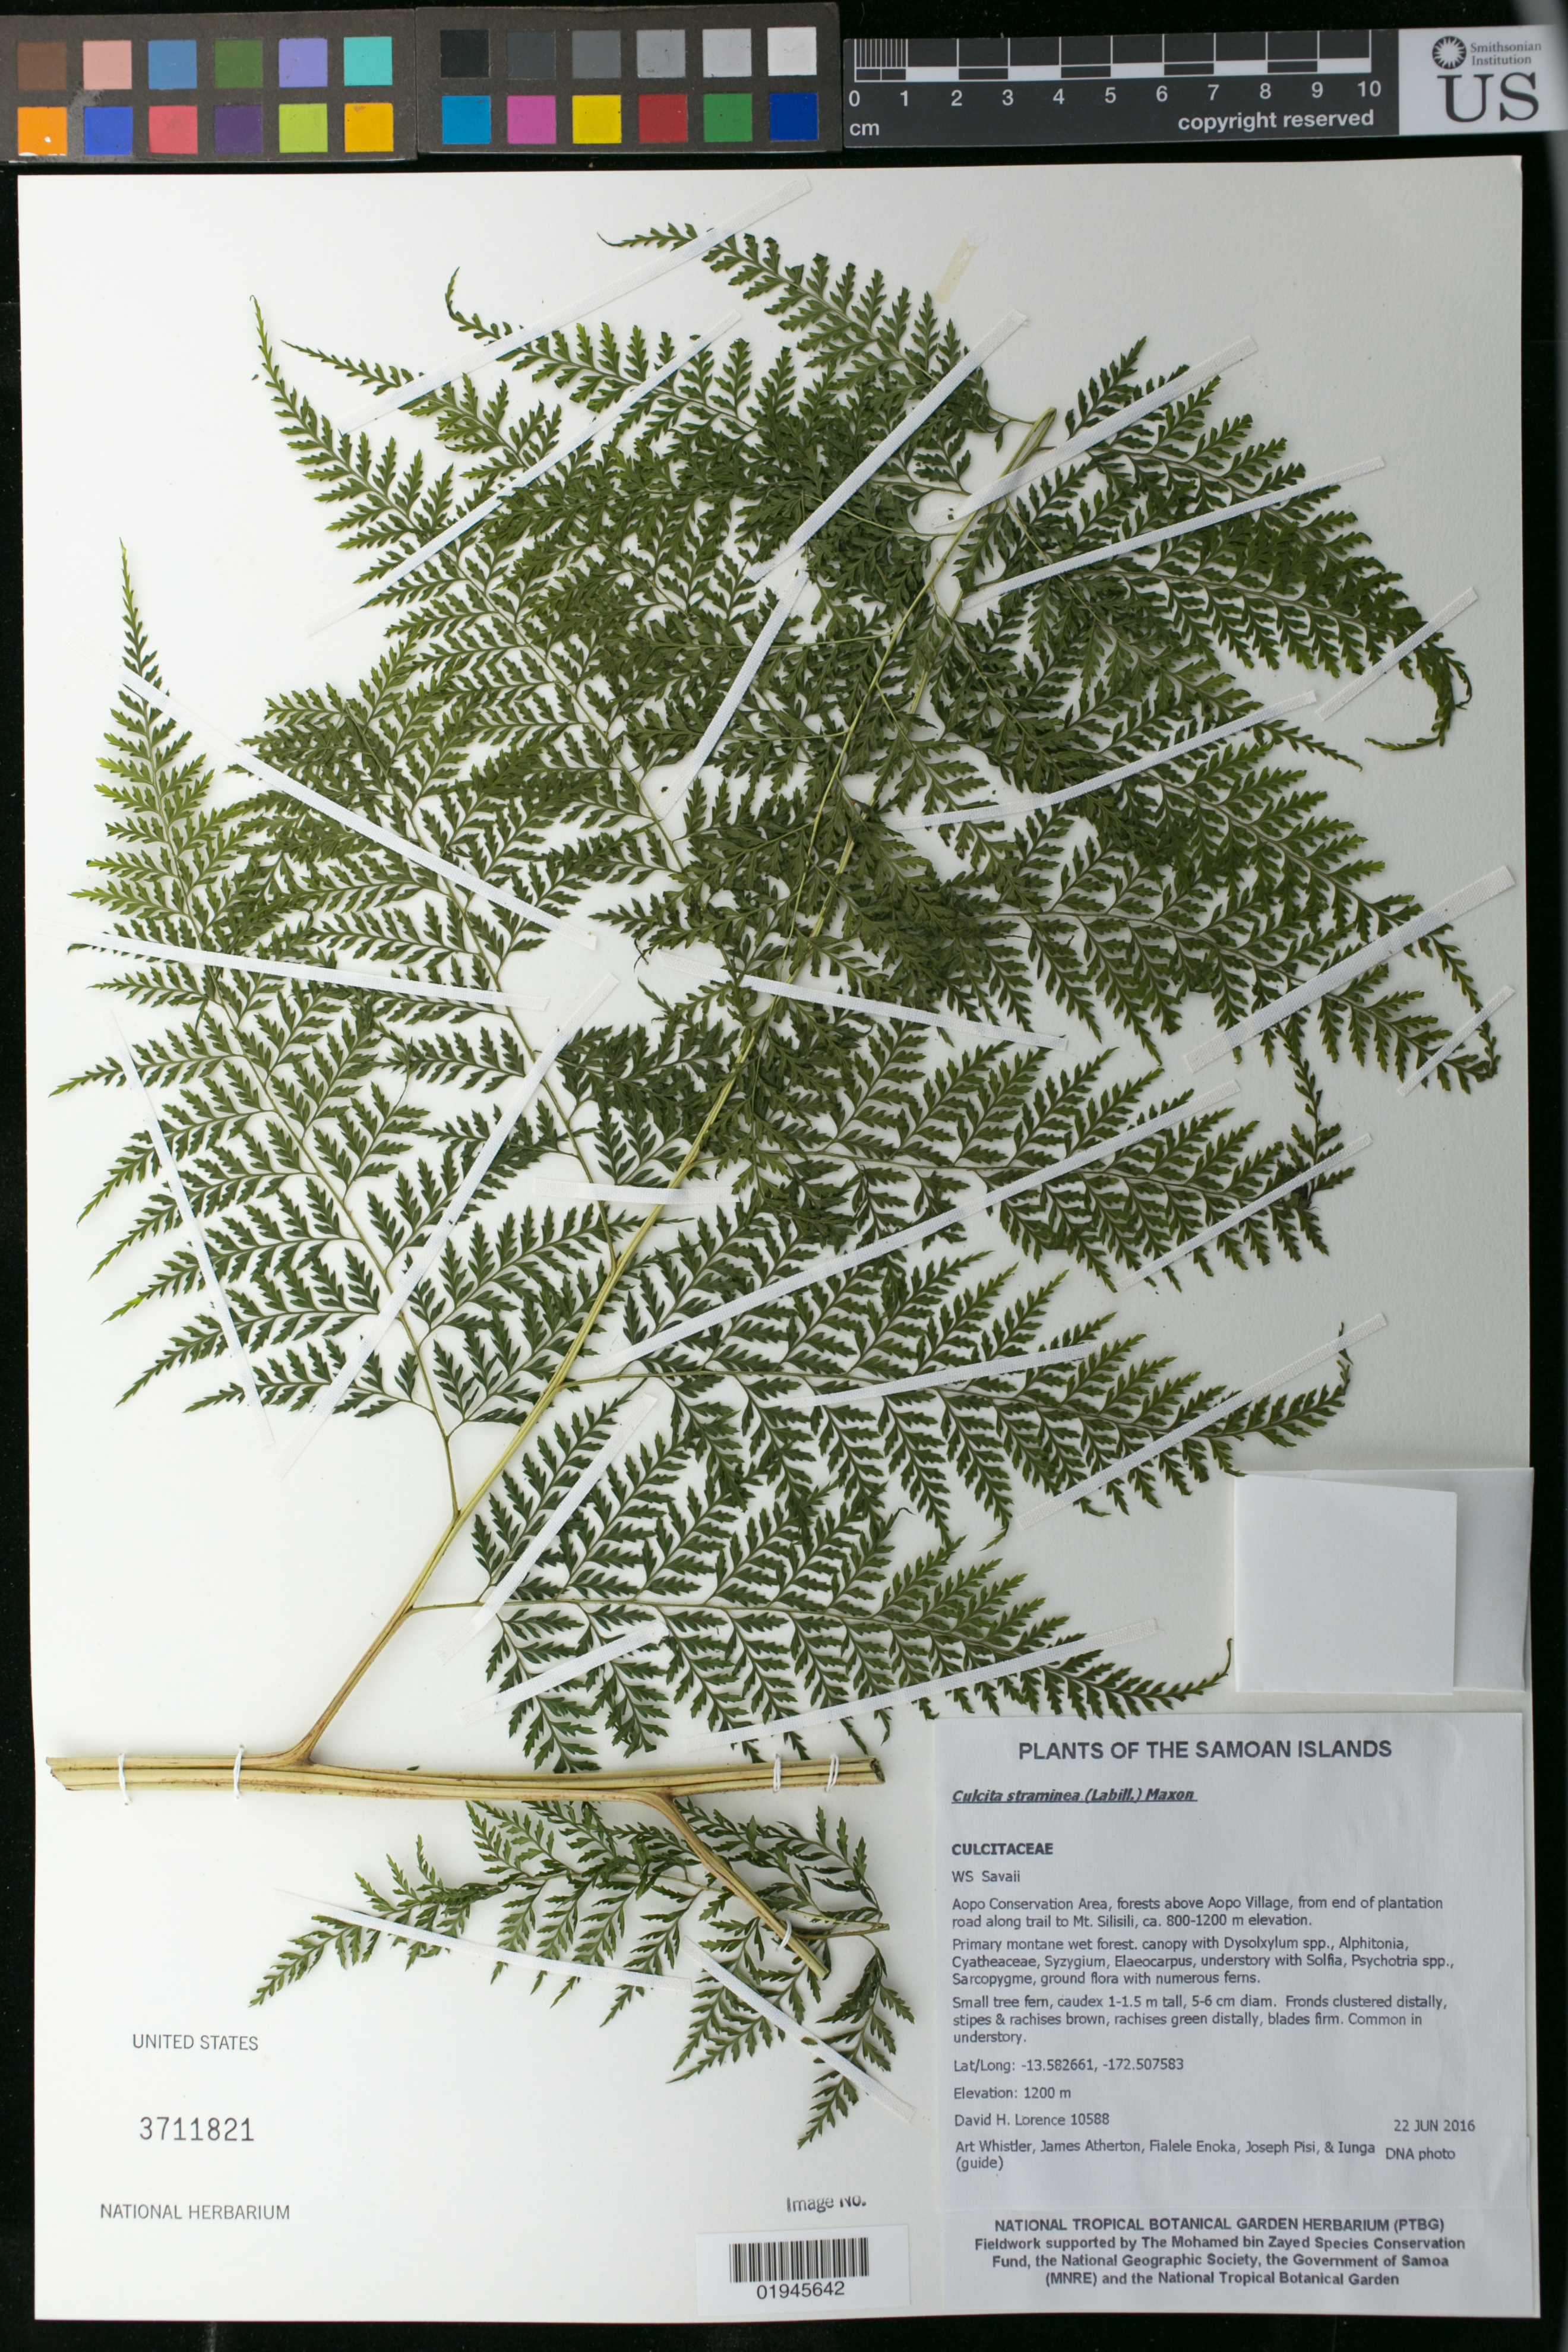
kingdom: Plantae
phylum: Tracheophyta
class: Polypodiopsida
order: Cyatheales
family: Dicksoniaceae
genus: Calochlaena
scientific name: Calochlaena straminea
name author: (Labill.) M.D. Turner & R.A. White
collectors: D. Lorence, A. Whistler, J. Atherton, F. Enoka & J. Pisi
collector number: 10588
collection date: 2016-06-22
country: Samoa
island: Savai'i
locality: Aopo Conservation Area, forests above Aopo Village, from end of plantation road along trail to Mt. Silisili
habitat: Primary montane wet forest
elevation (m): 1200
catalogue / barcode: US 3711821